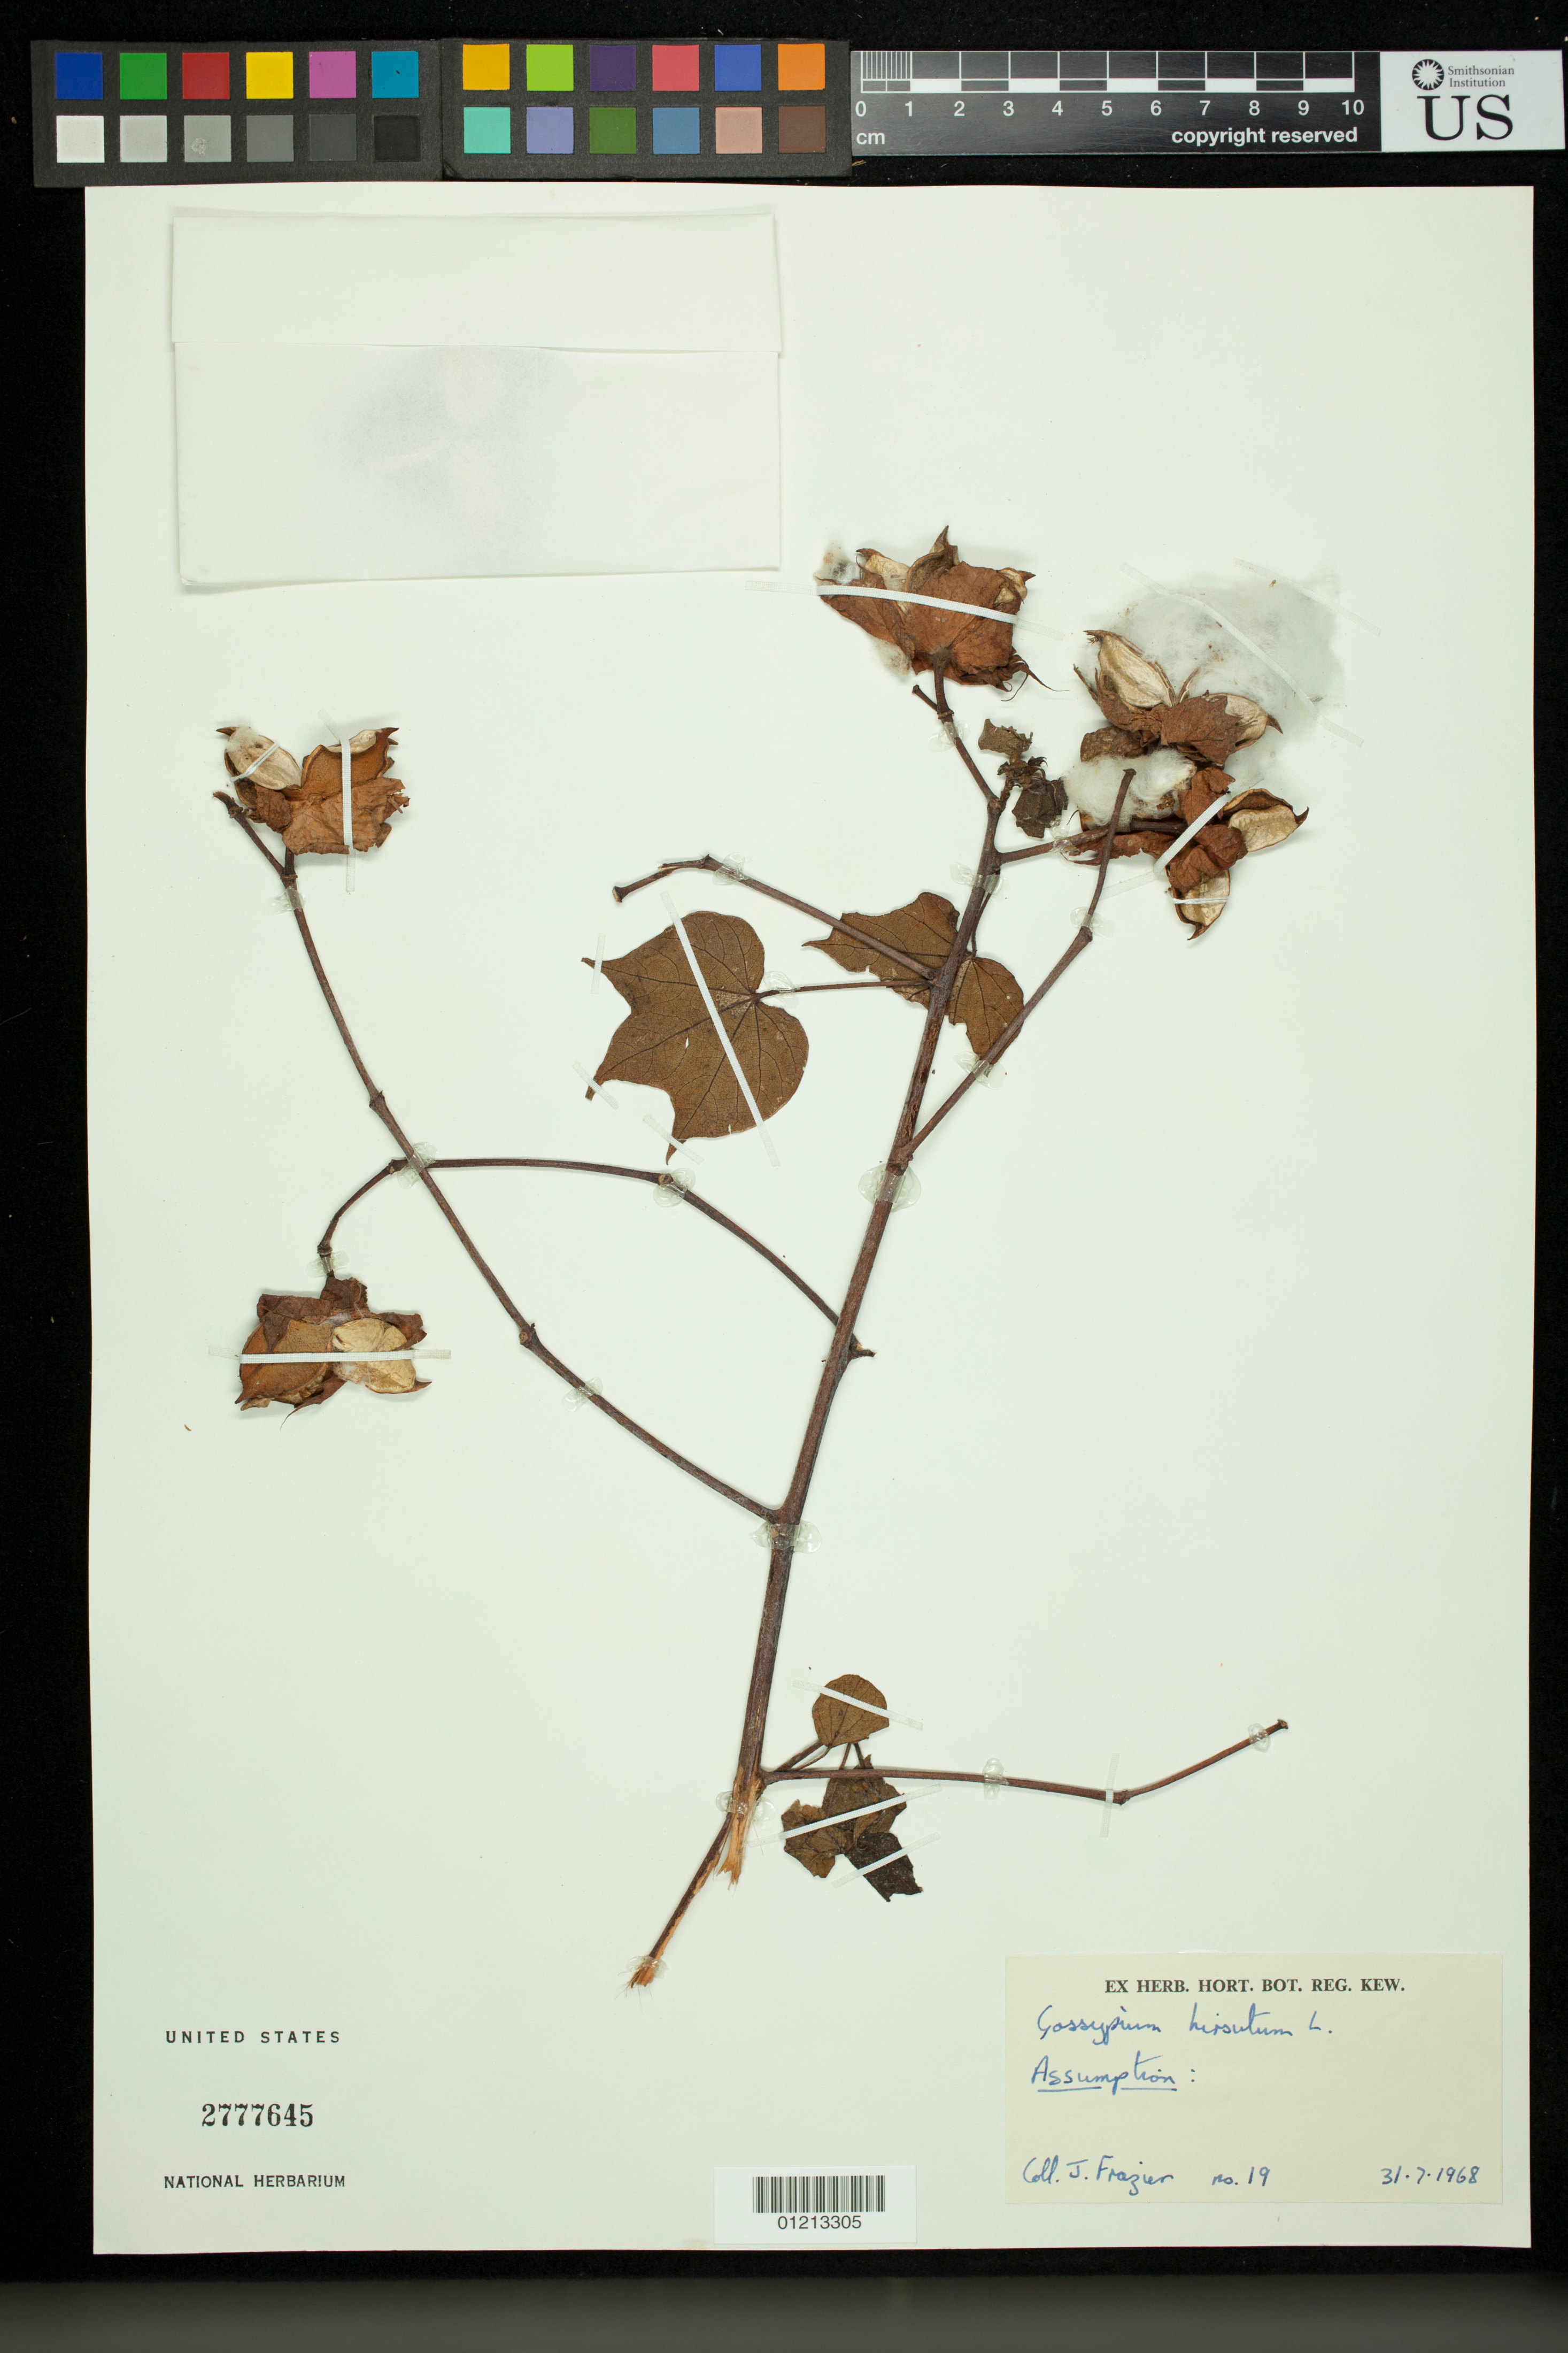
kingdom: Plantae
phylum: Tracheophyta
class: Magnoliopsida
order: Malvales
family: Malvaceae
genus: Gossypium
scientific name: Gossypium hirsutum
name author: L.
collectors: J. Frazier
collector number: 19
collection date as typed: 31 Jul 1968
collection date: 1968-07-31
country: Seychelles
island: Assumption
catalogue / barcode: US 2777645